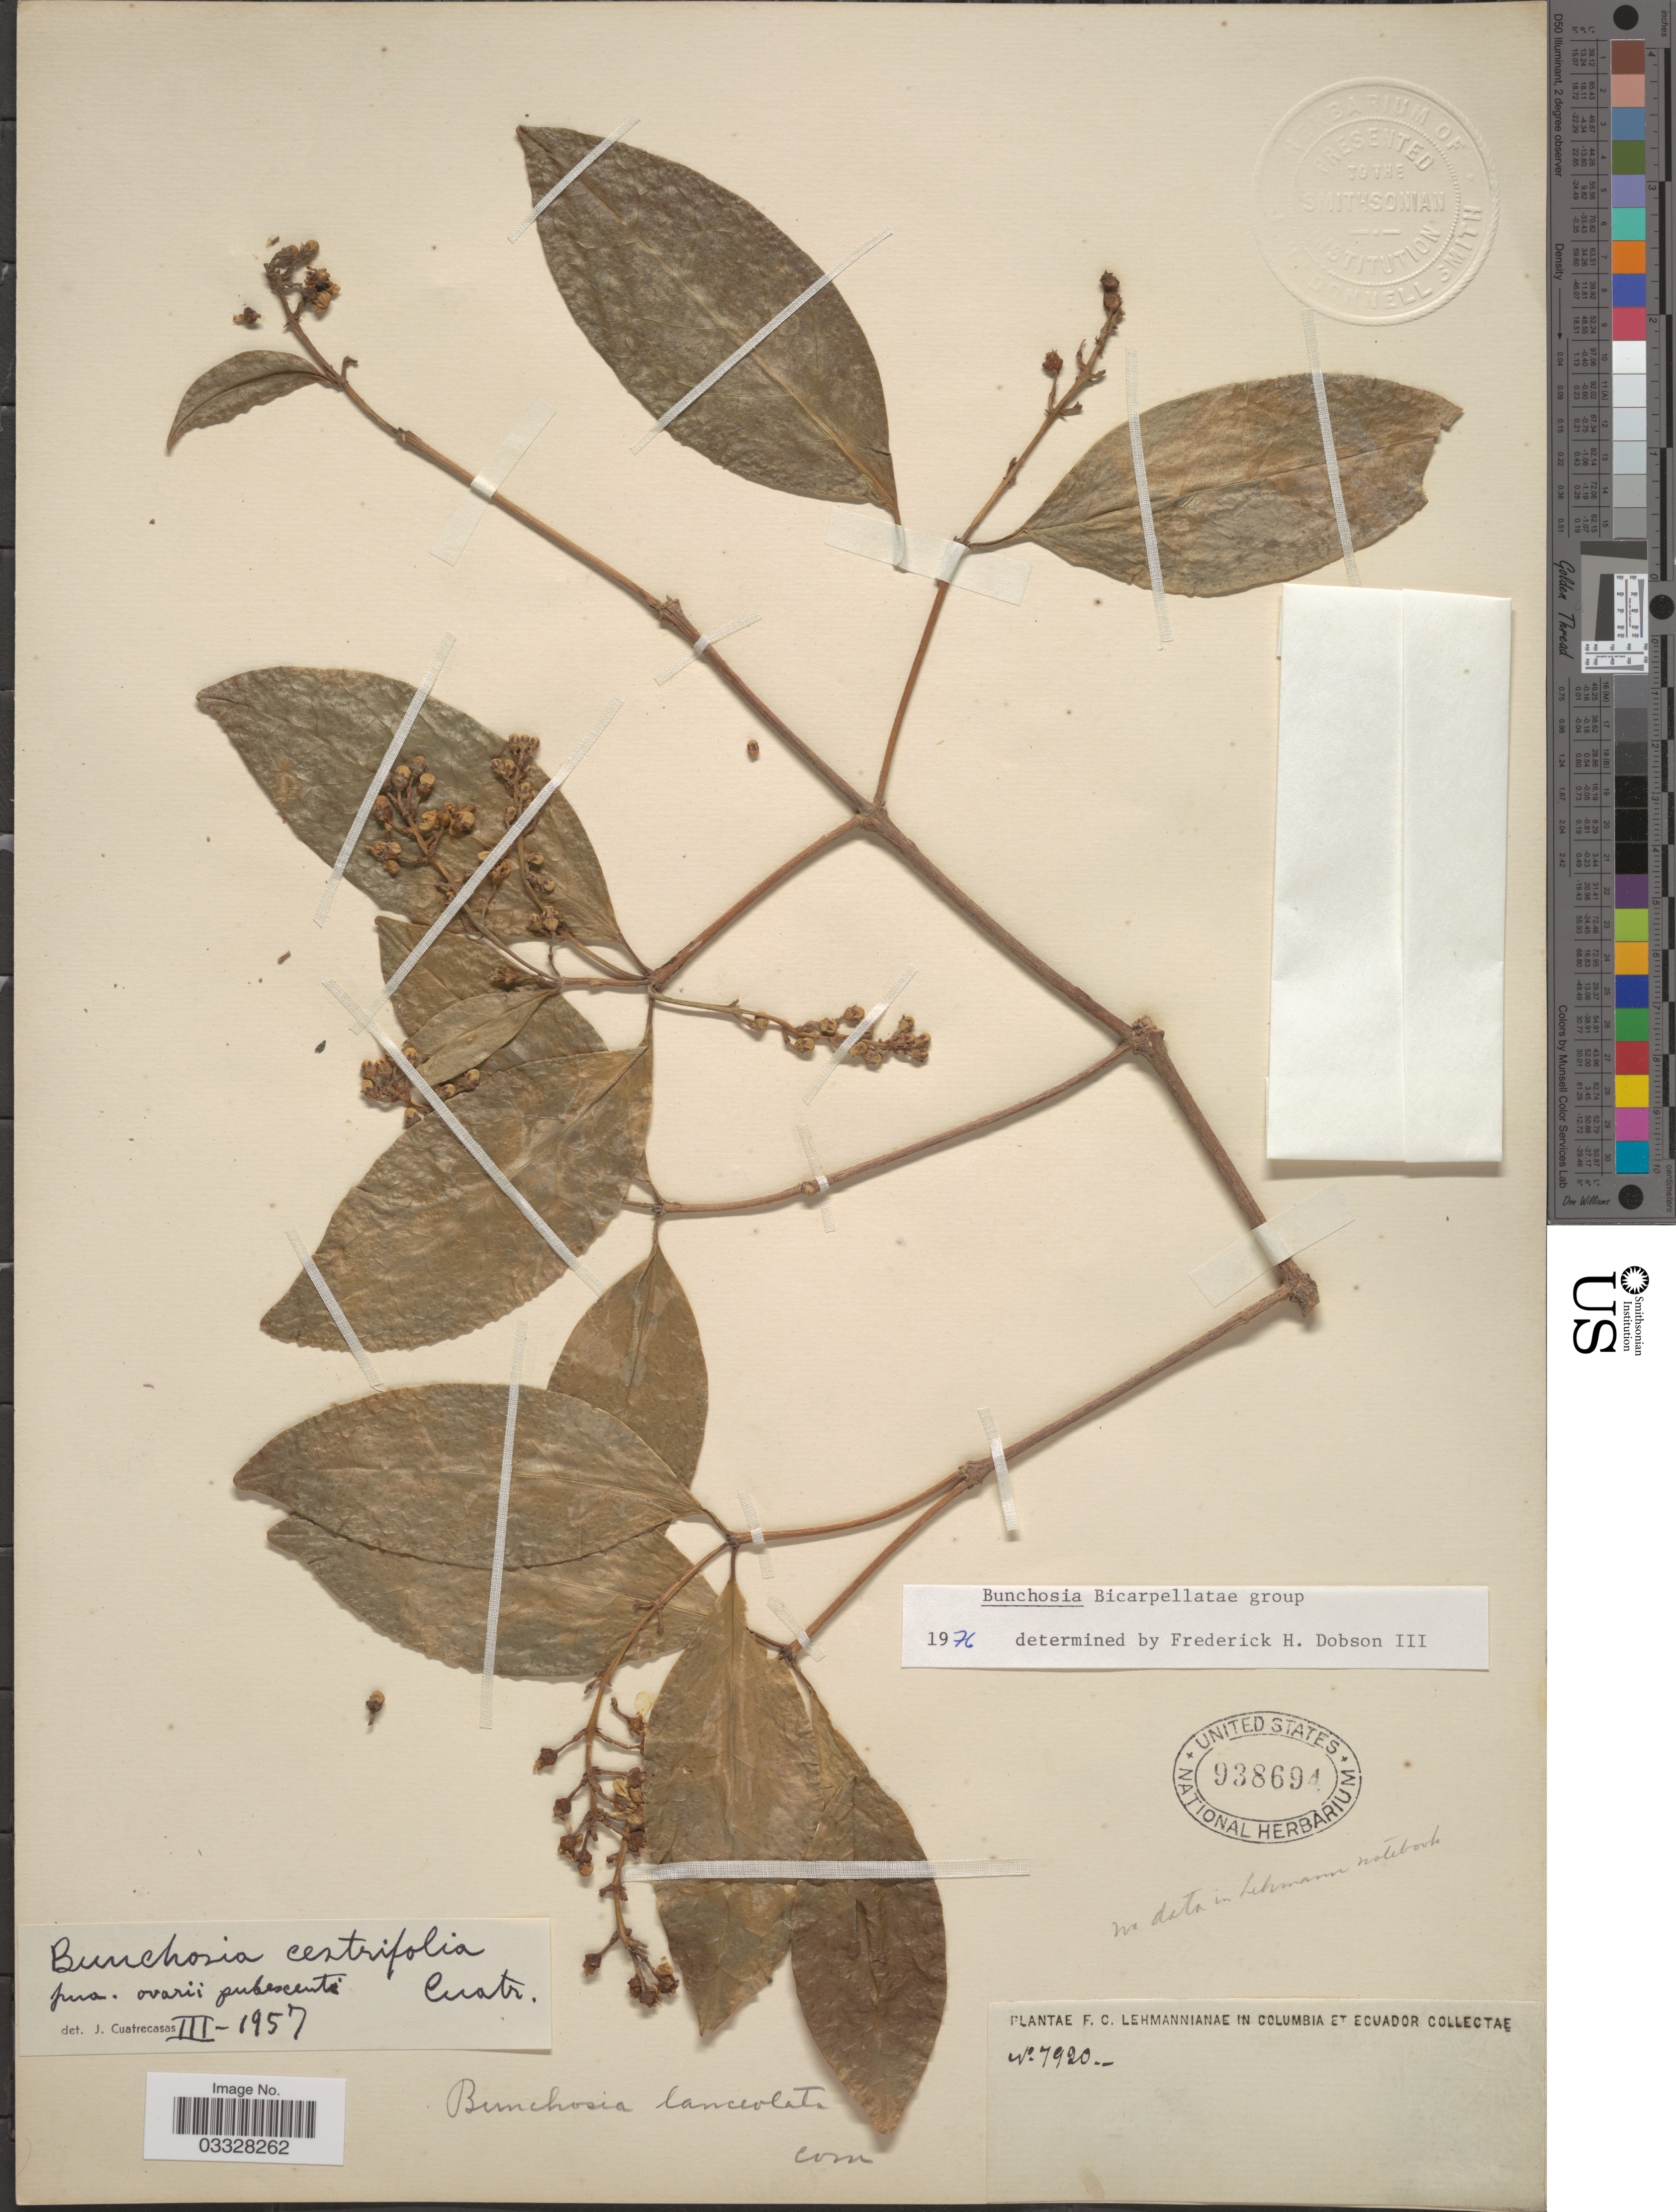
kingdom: Plantae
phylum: Tracheophyta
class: Magnoliopsida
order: Malpighiales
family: Malpighiaceae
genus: Bunchosia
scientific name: Bunchosia cestrifolia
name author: Cuatrec.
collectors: F. C. Lehmann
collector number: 7920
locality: Columbia et Ecuador.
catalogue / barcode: US 938694